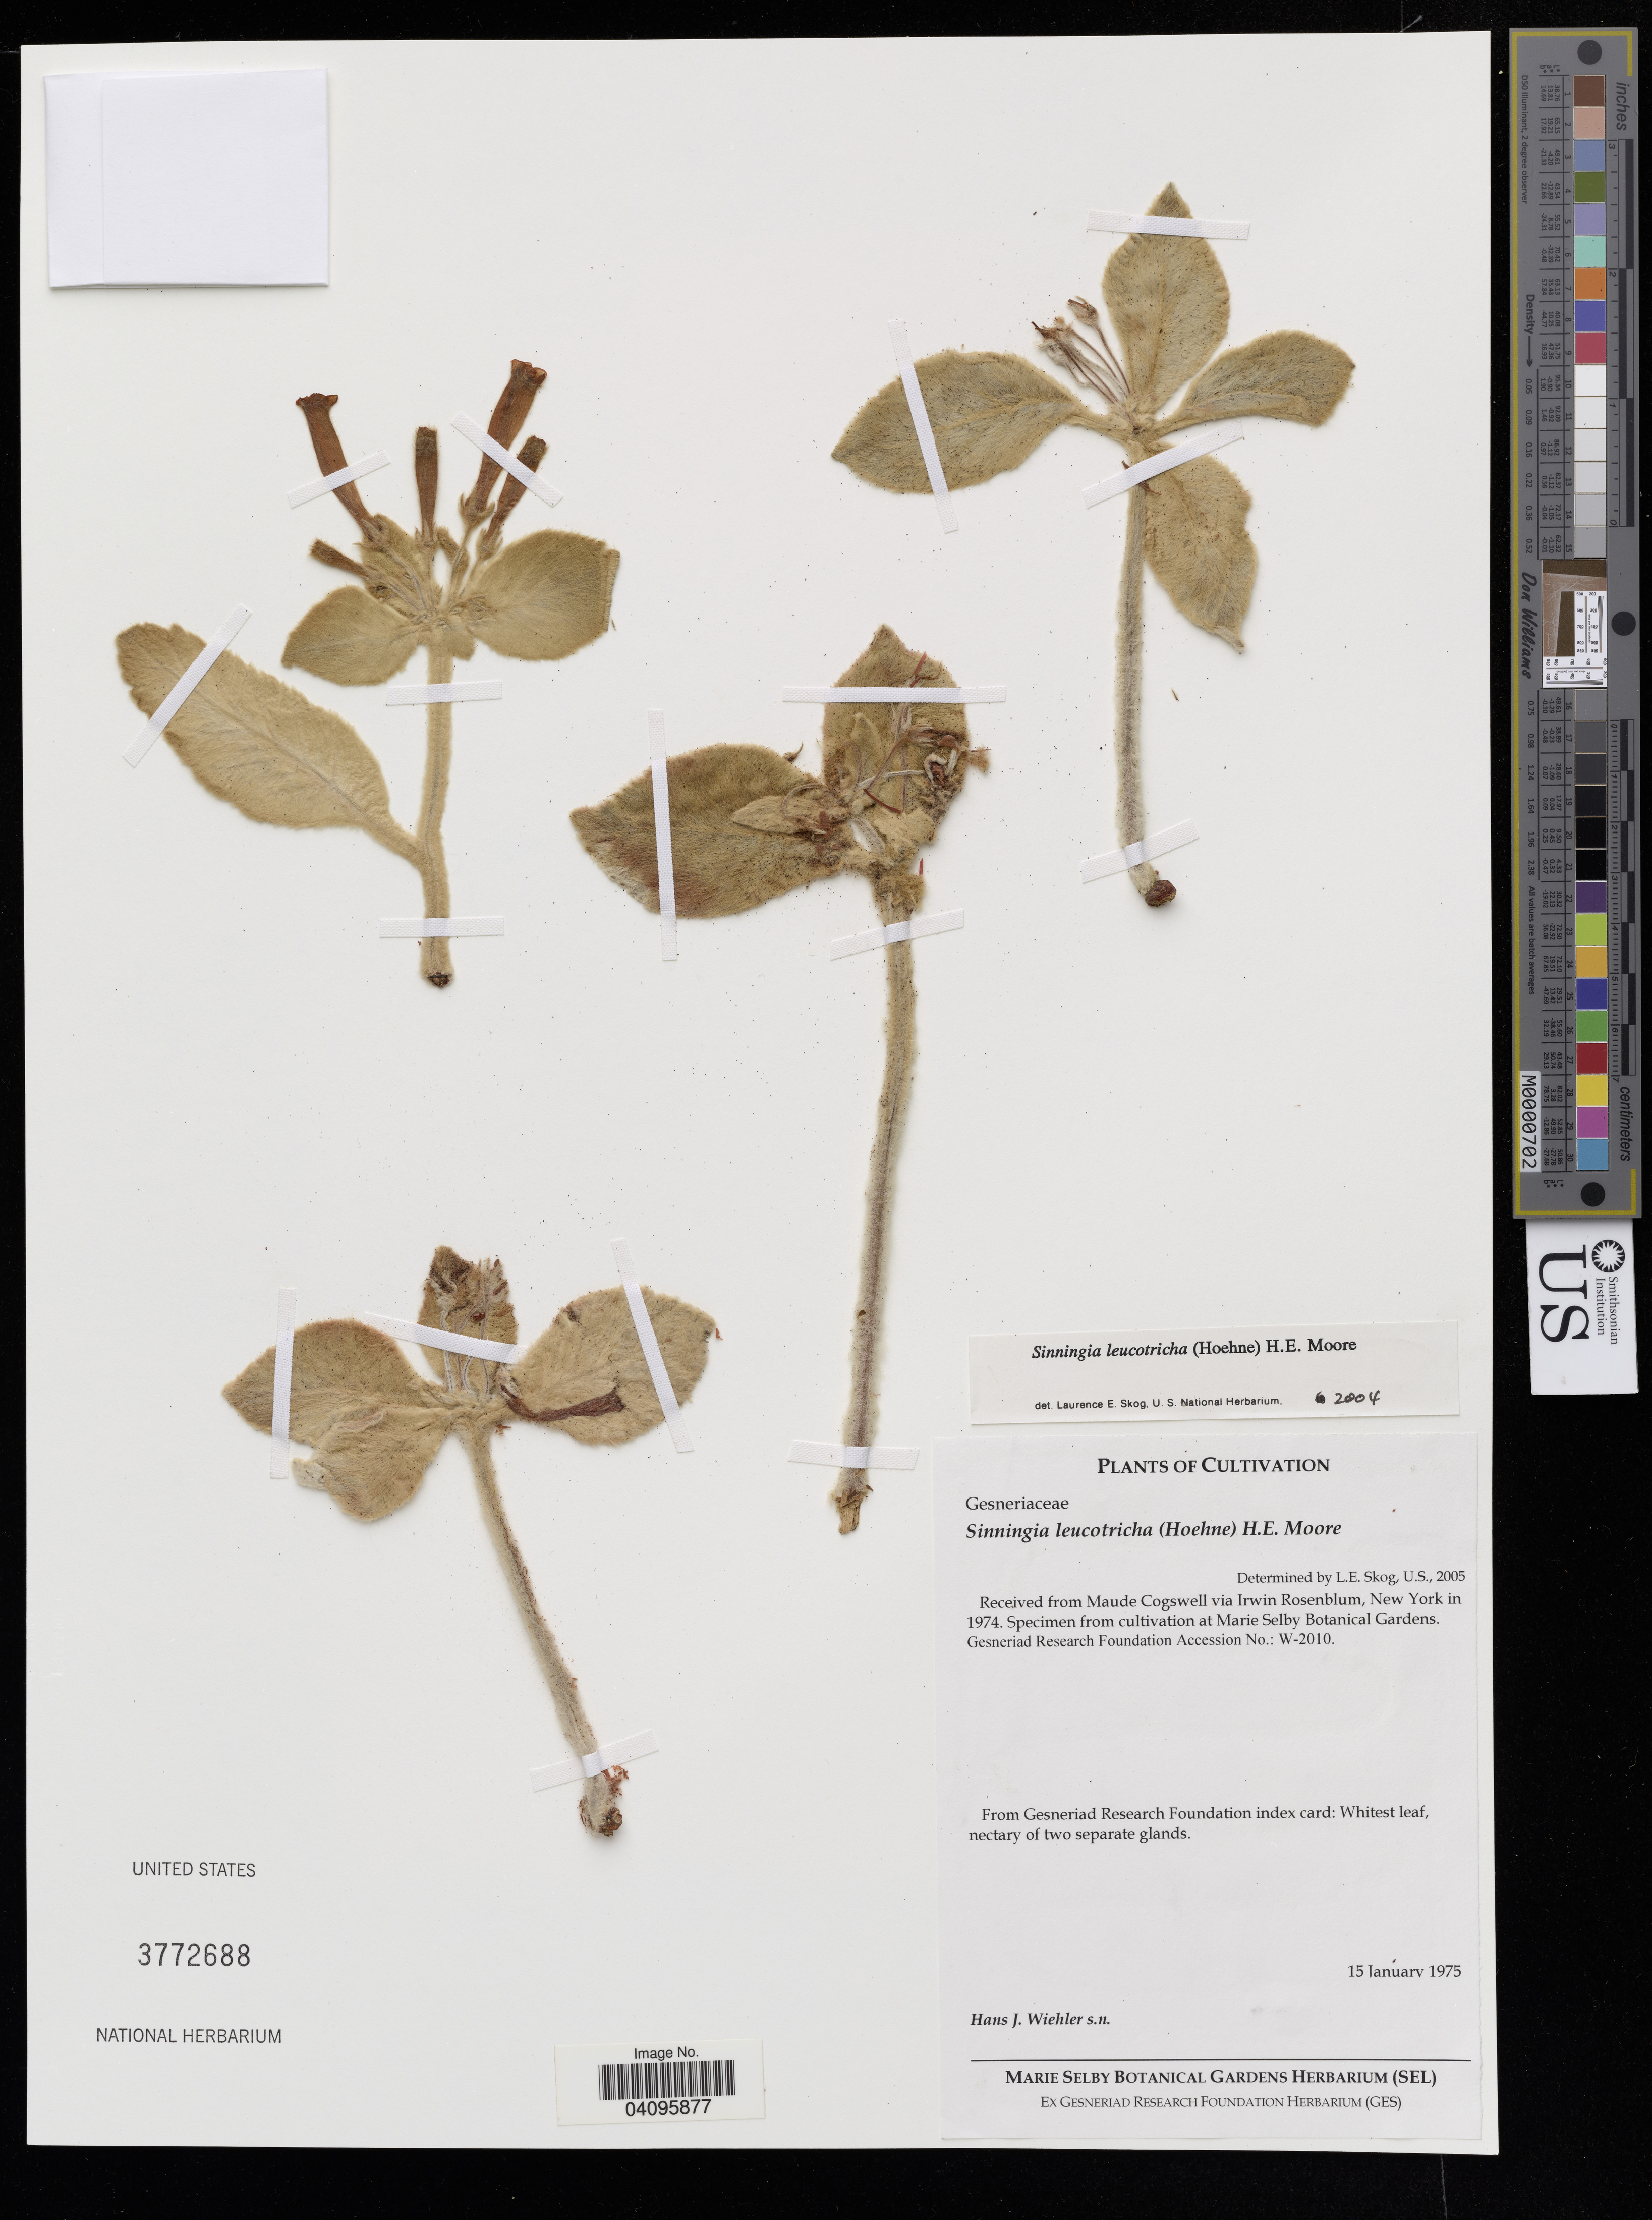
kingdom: Plantae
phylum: Tracheophyta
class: Magnoliopsida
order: Lamiales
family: Gesneriaceae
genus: Sinningia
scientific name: Sinningia leucotricha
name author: (Hoehne) H.E. Moore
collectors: H. J. Wiehler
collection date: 1975-01-15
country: United States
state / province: Florida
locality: Specimen from cultivation at Marie Selby Botanical Gardens.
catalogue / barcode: US 3772688